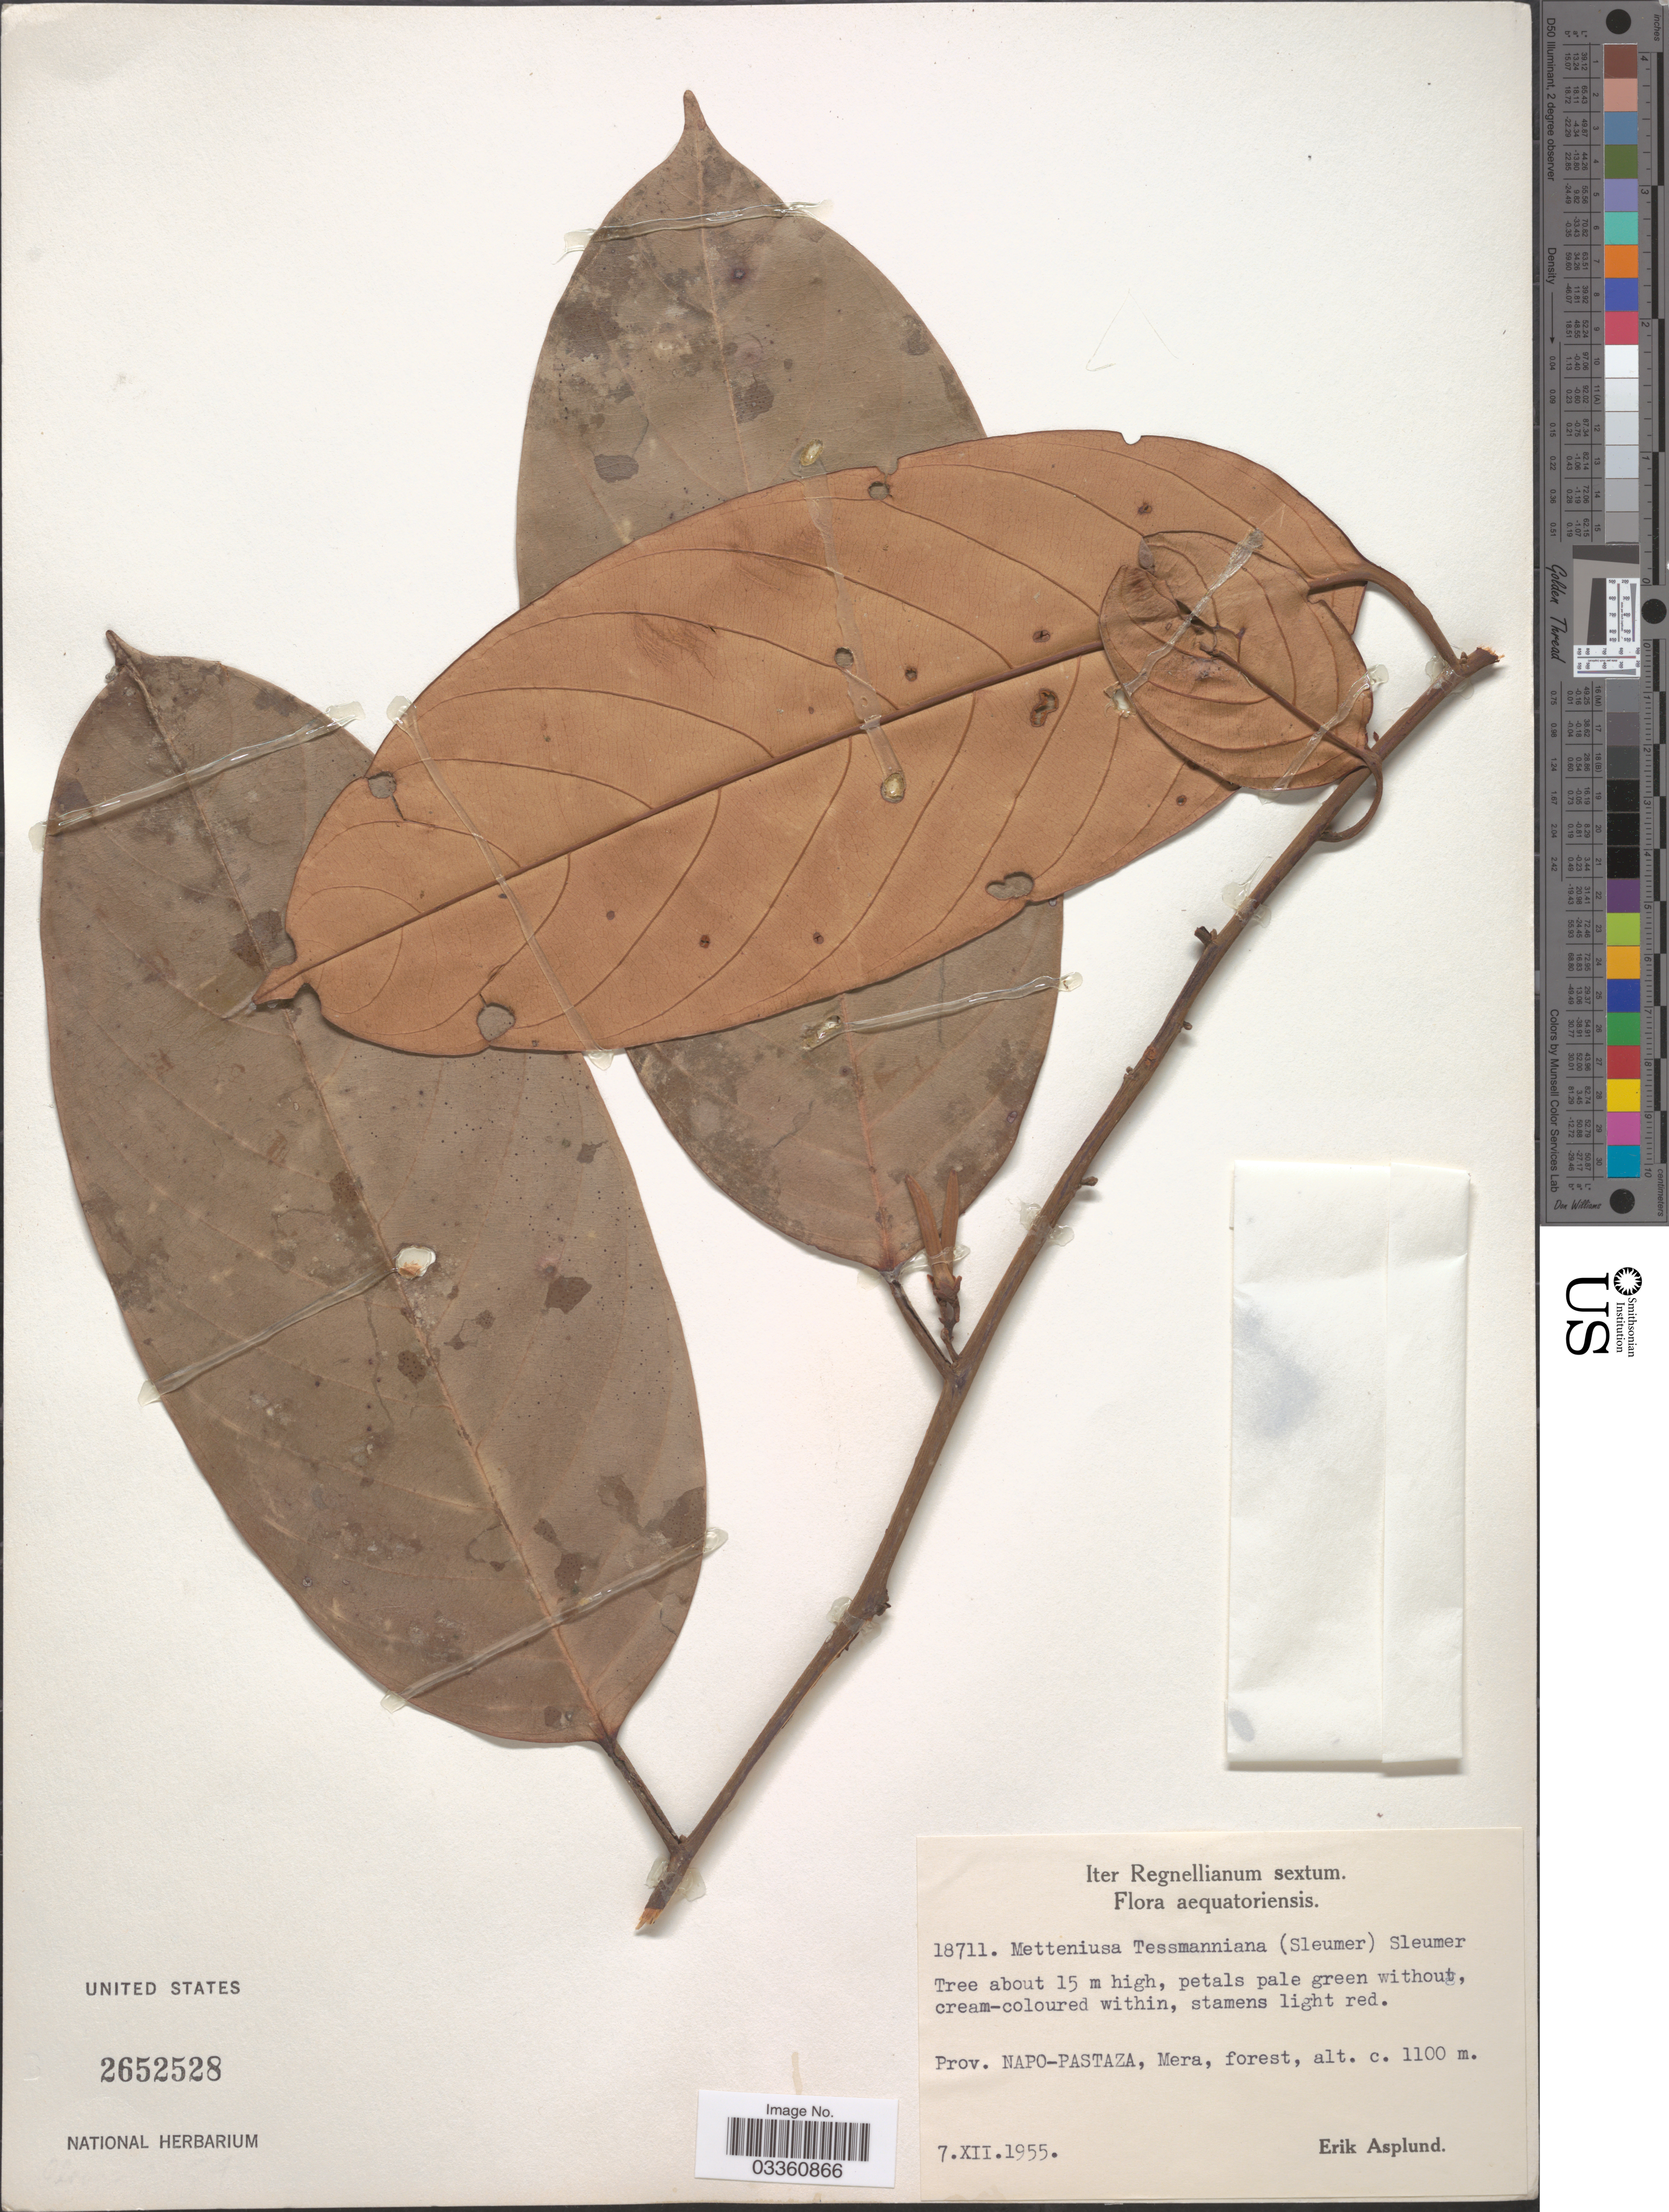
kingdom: Plantae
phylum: Tracheophyta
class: Magnoliopsida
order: Metteniusales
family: Metteniusaceae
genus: Metteniusa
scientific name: Metteniusa tessmanniana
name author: (Sleumer) Sleumer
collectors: E. Asplund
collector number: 18711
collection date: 1955-12-07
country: Ecuador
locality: Aequatoriensis. Prov. Napo-Pastaza, Mera.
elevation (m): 1100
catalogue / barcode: US 2652528